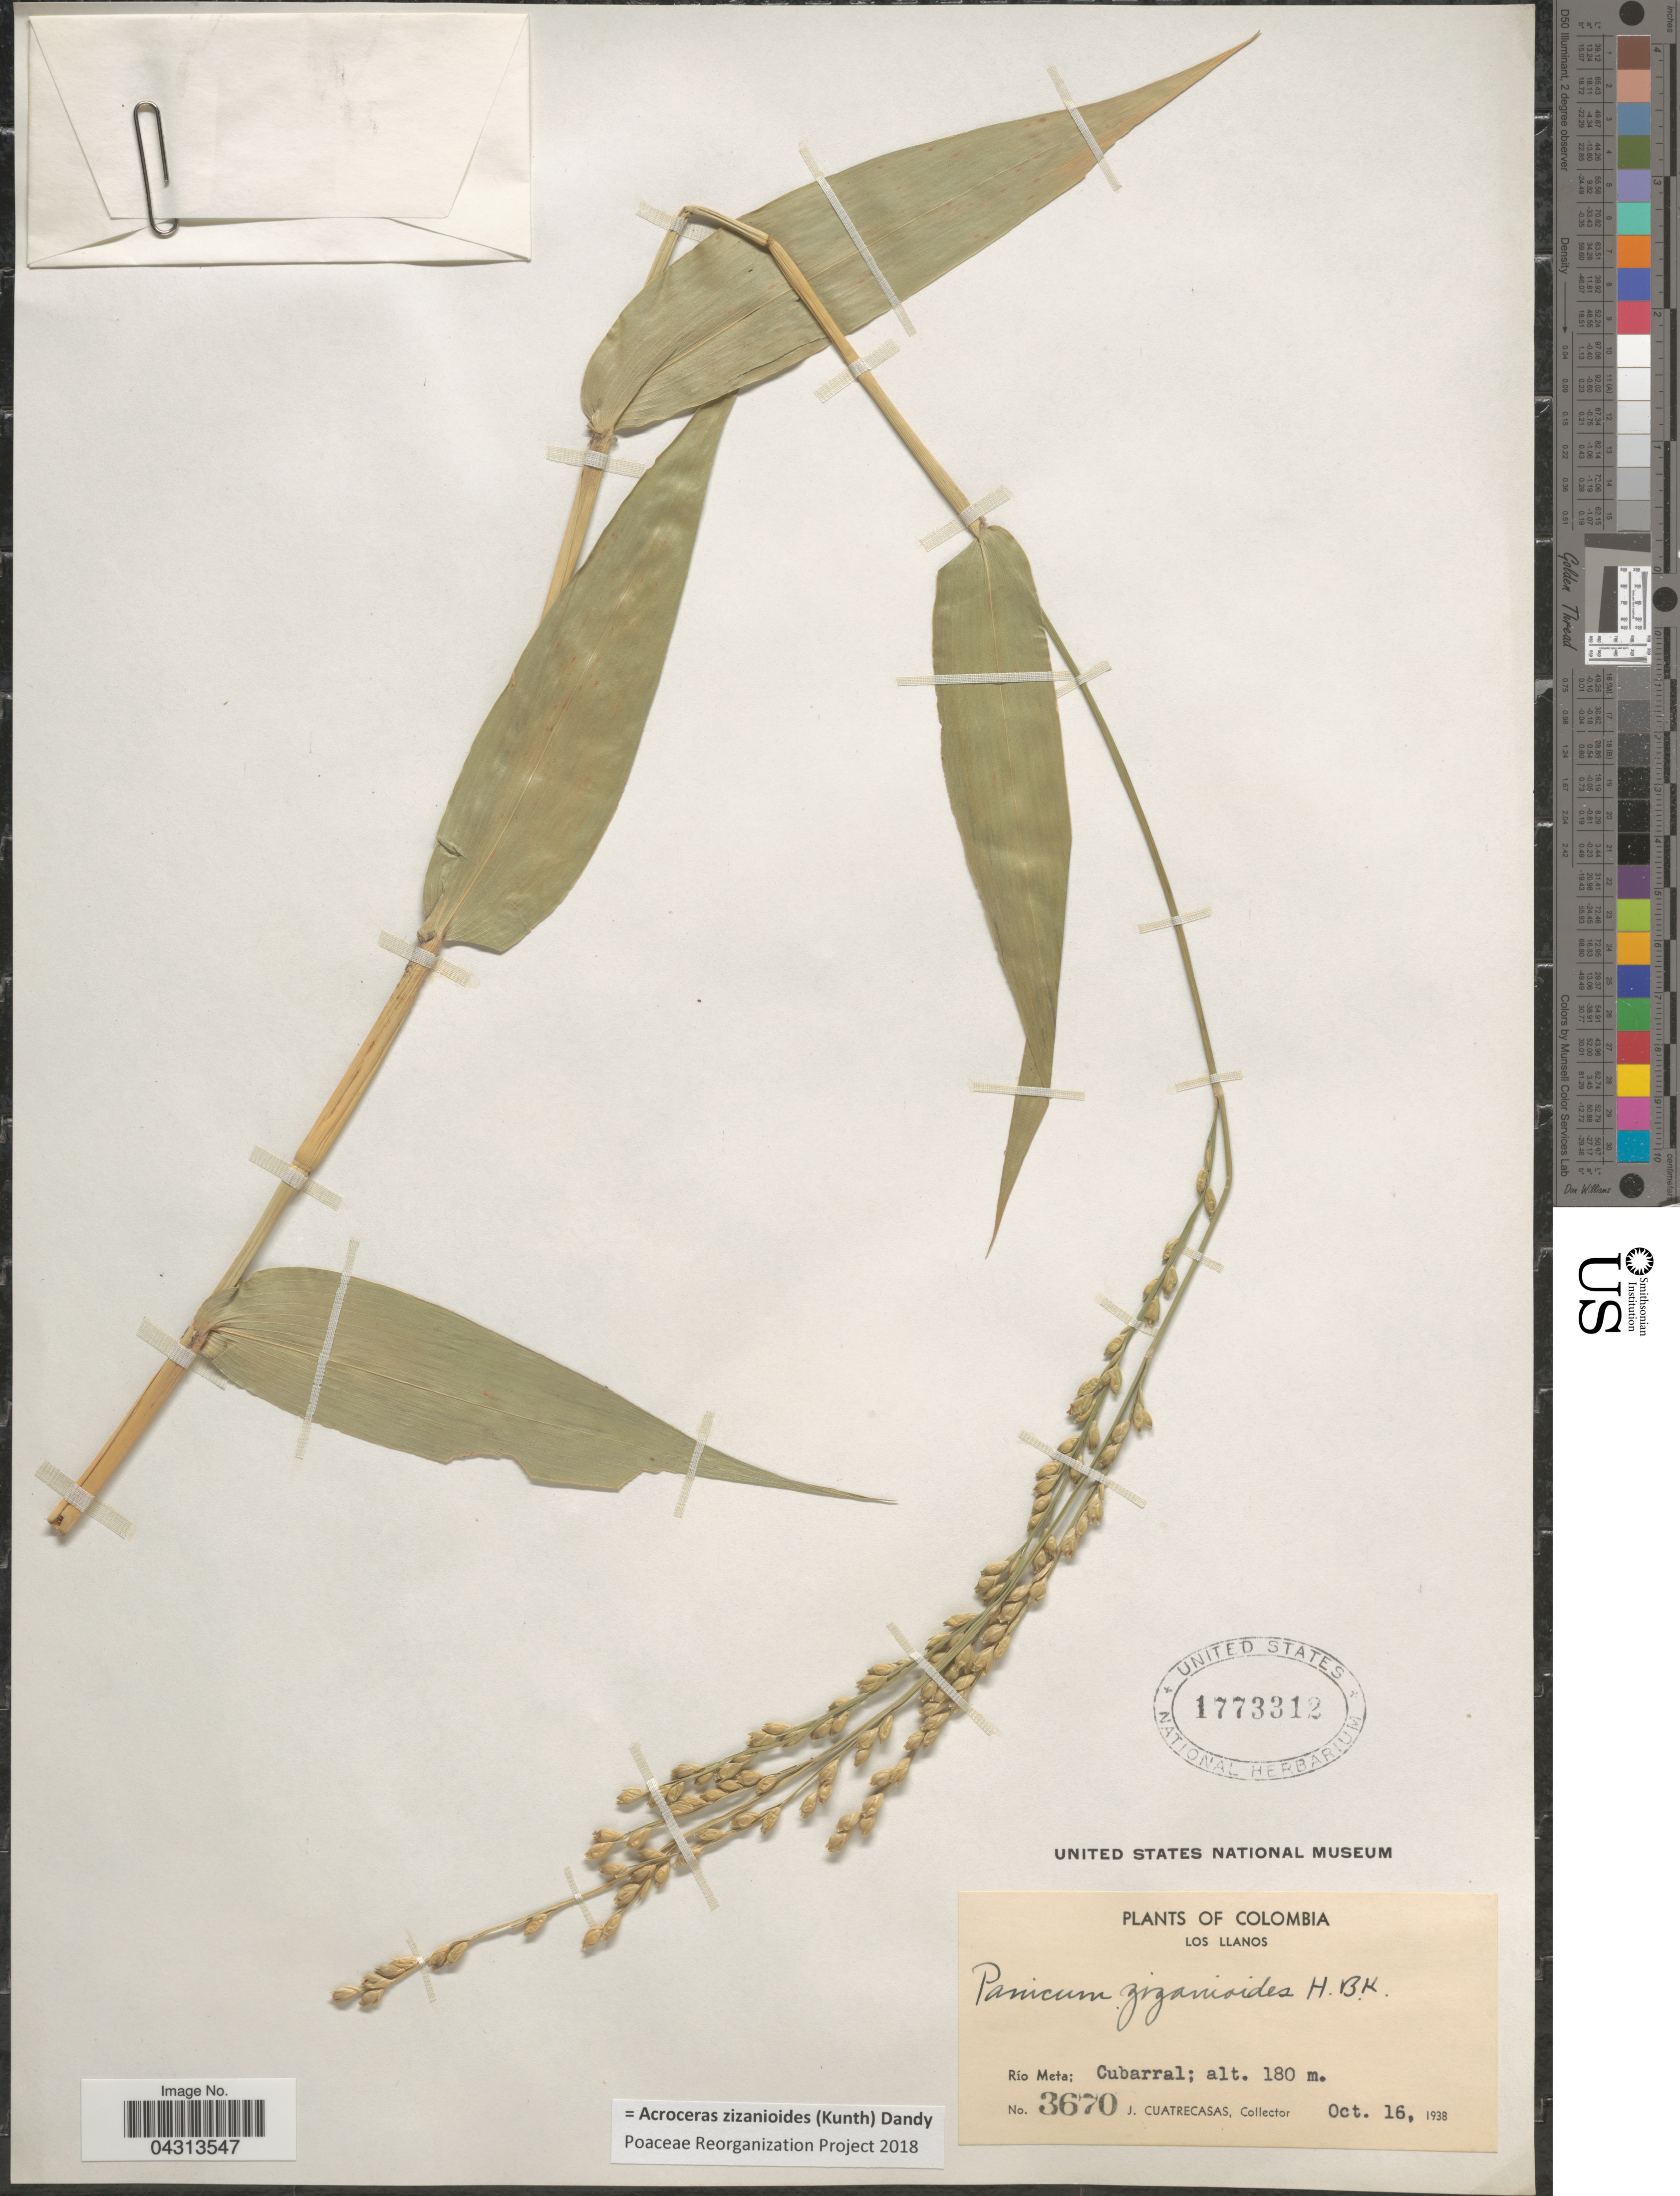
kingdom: Plantae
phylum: Tracheophyta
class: Liliopsida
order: Poales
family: Poaceae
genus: Acroceras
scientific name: Acroceras zizanioides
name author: (Kunth) Dandy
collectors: J. Cuatrecasas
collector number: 3670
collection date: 1938-10-16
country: Colombia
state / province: Meta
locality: Los Llanos. Río Meta; Cubarral.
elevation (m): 180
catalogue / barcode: US 1773312